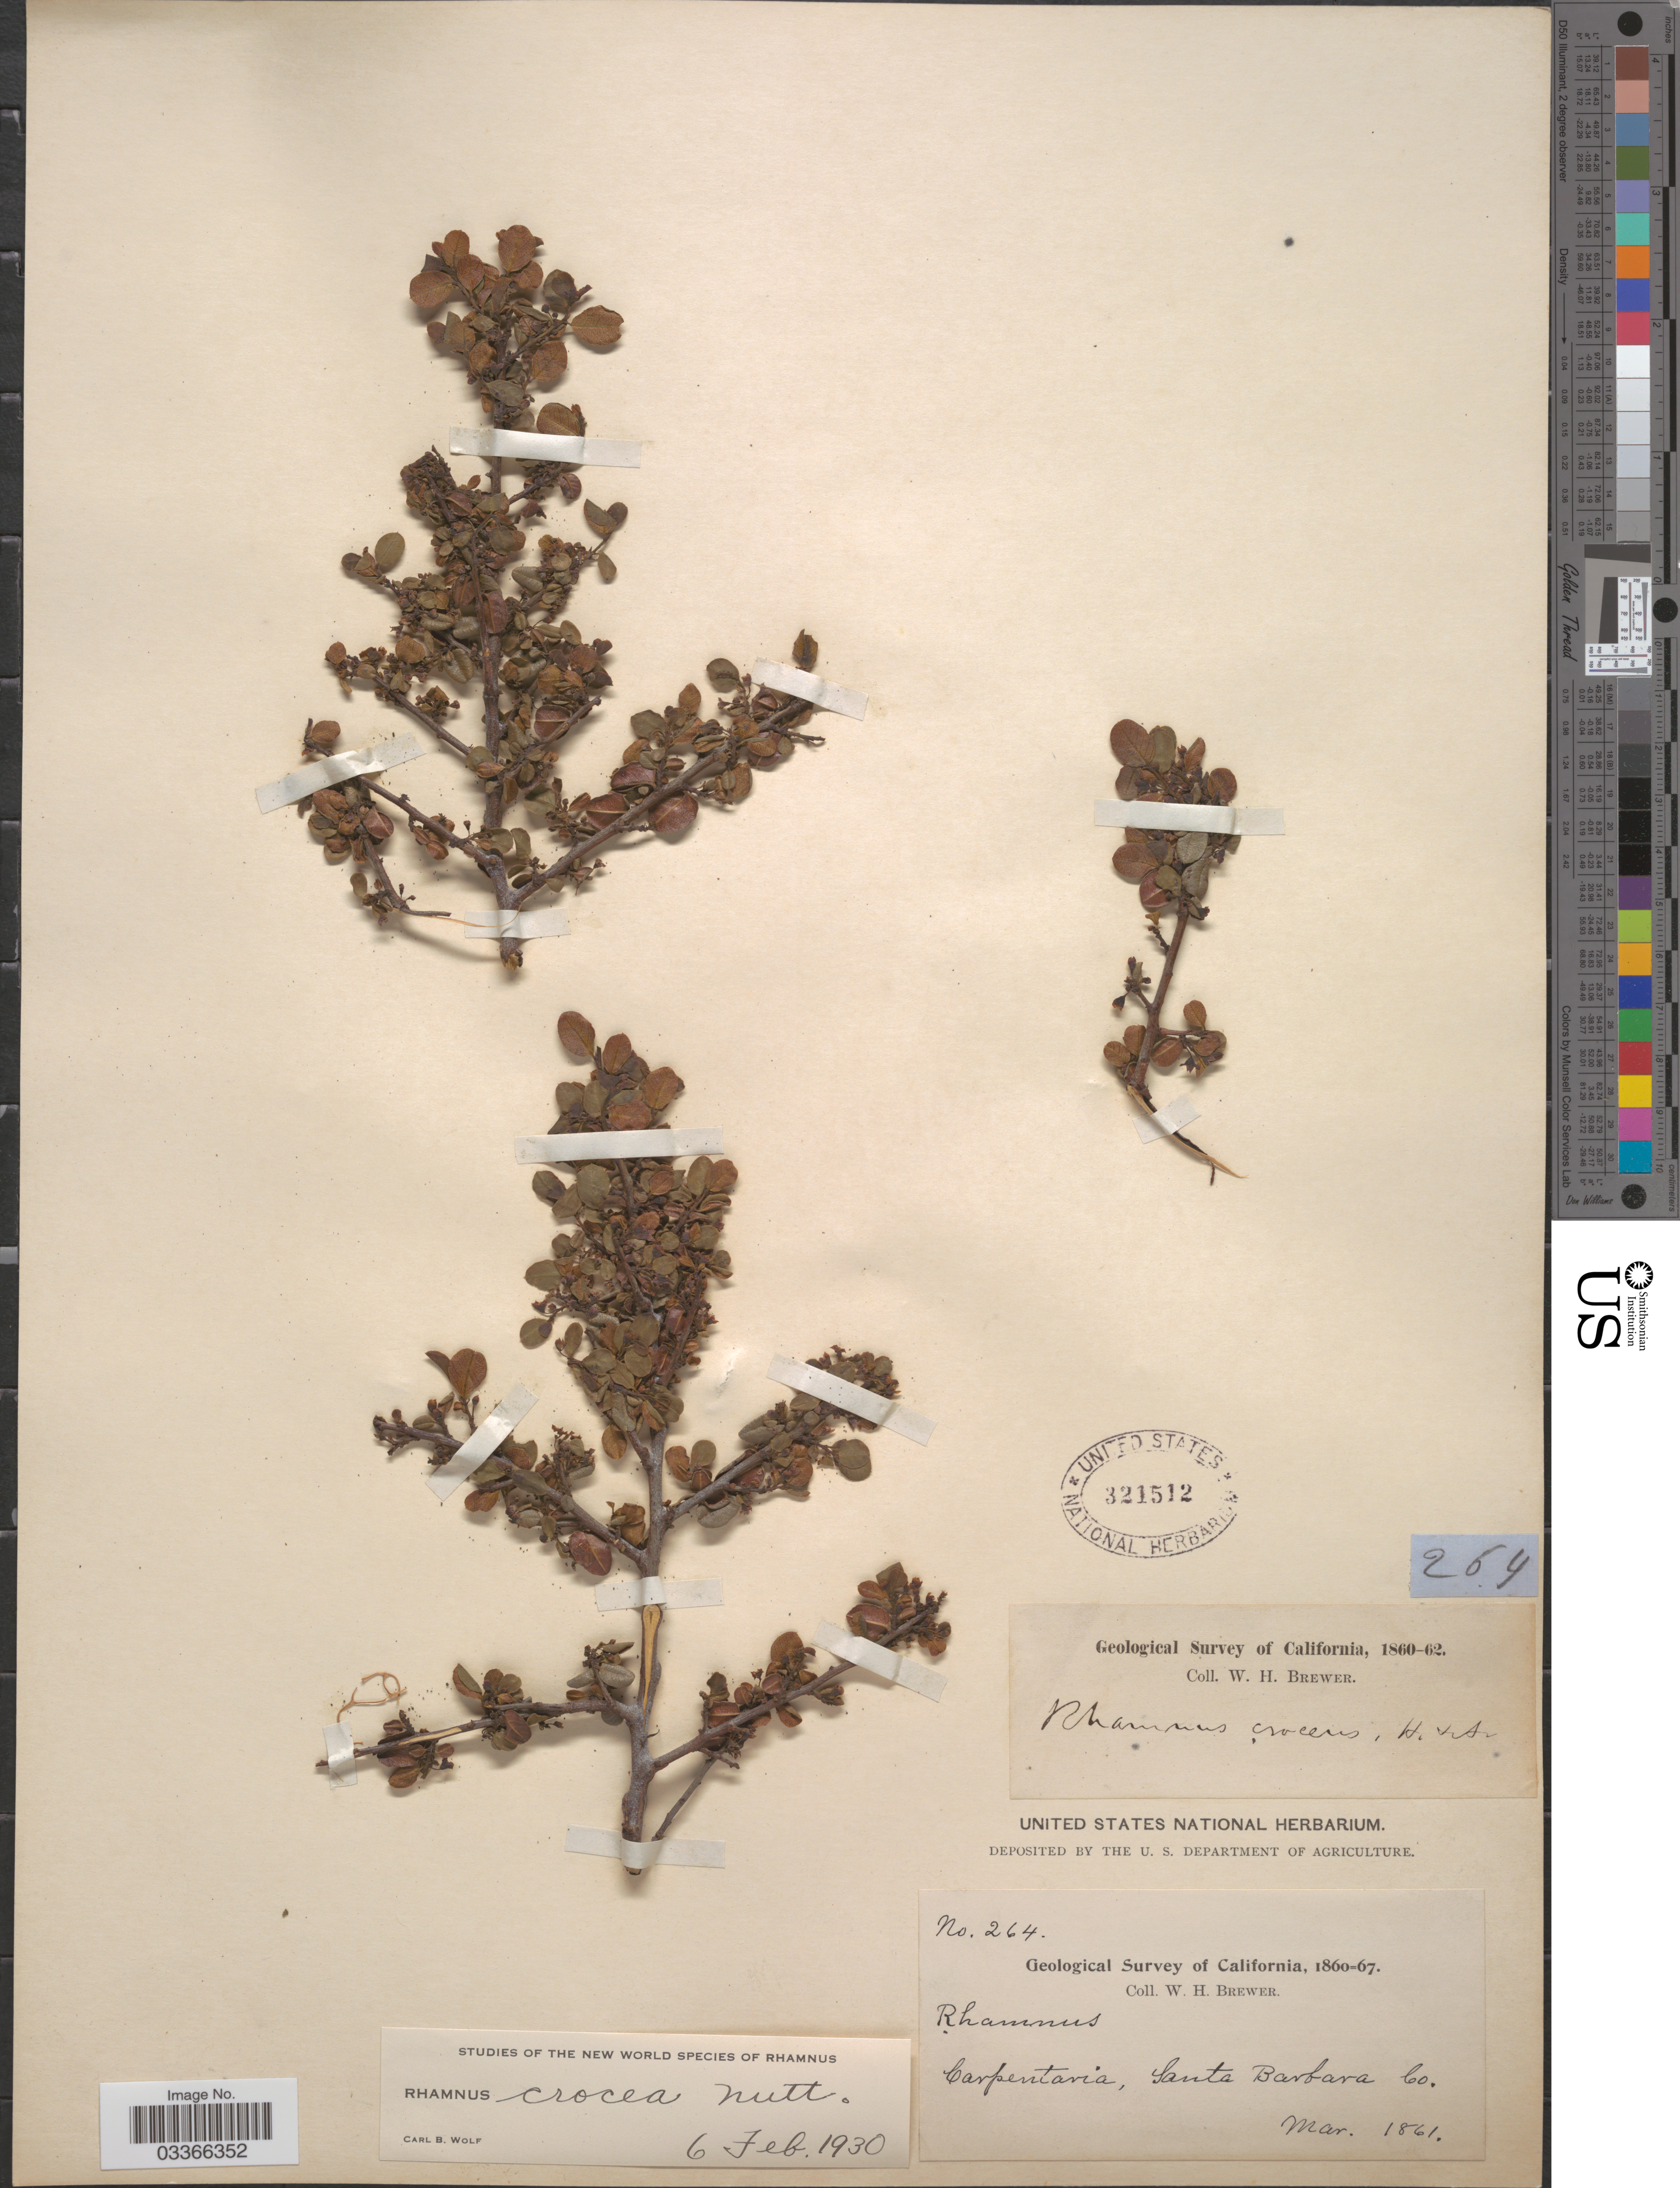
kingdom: Plantae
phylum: Tracheophyta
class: Magnoliopsida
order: Rosales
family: Rhamnaceae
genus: Rhamnus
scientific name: Rhamnus crocea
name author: Nutt.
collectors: W. H. Brewer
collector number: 264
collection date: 1861-03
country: United States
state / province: California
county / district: Santa Barbara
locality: Carpentaria, Santa Barbara Co.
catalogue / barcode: US 321512